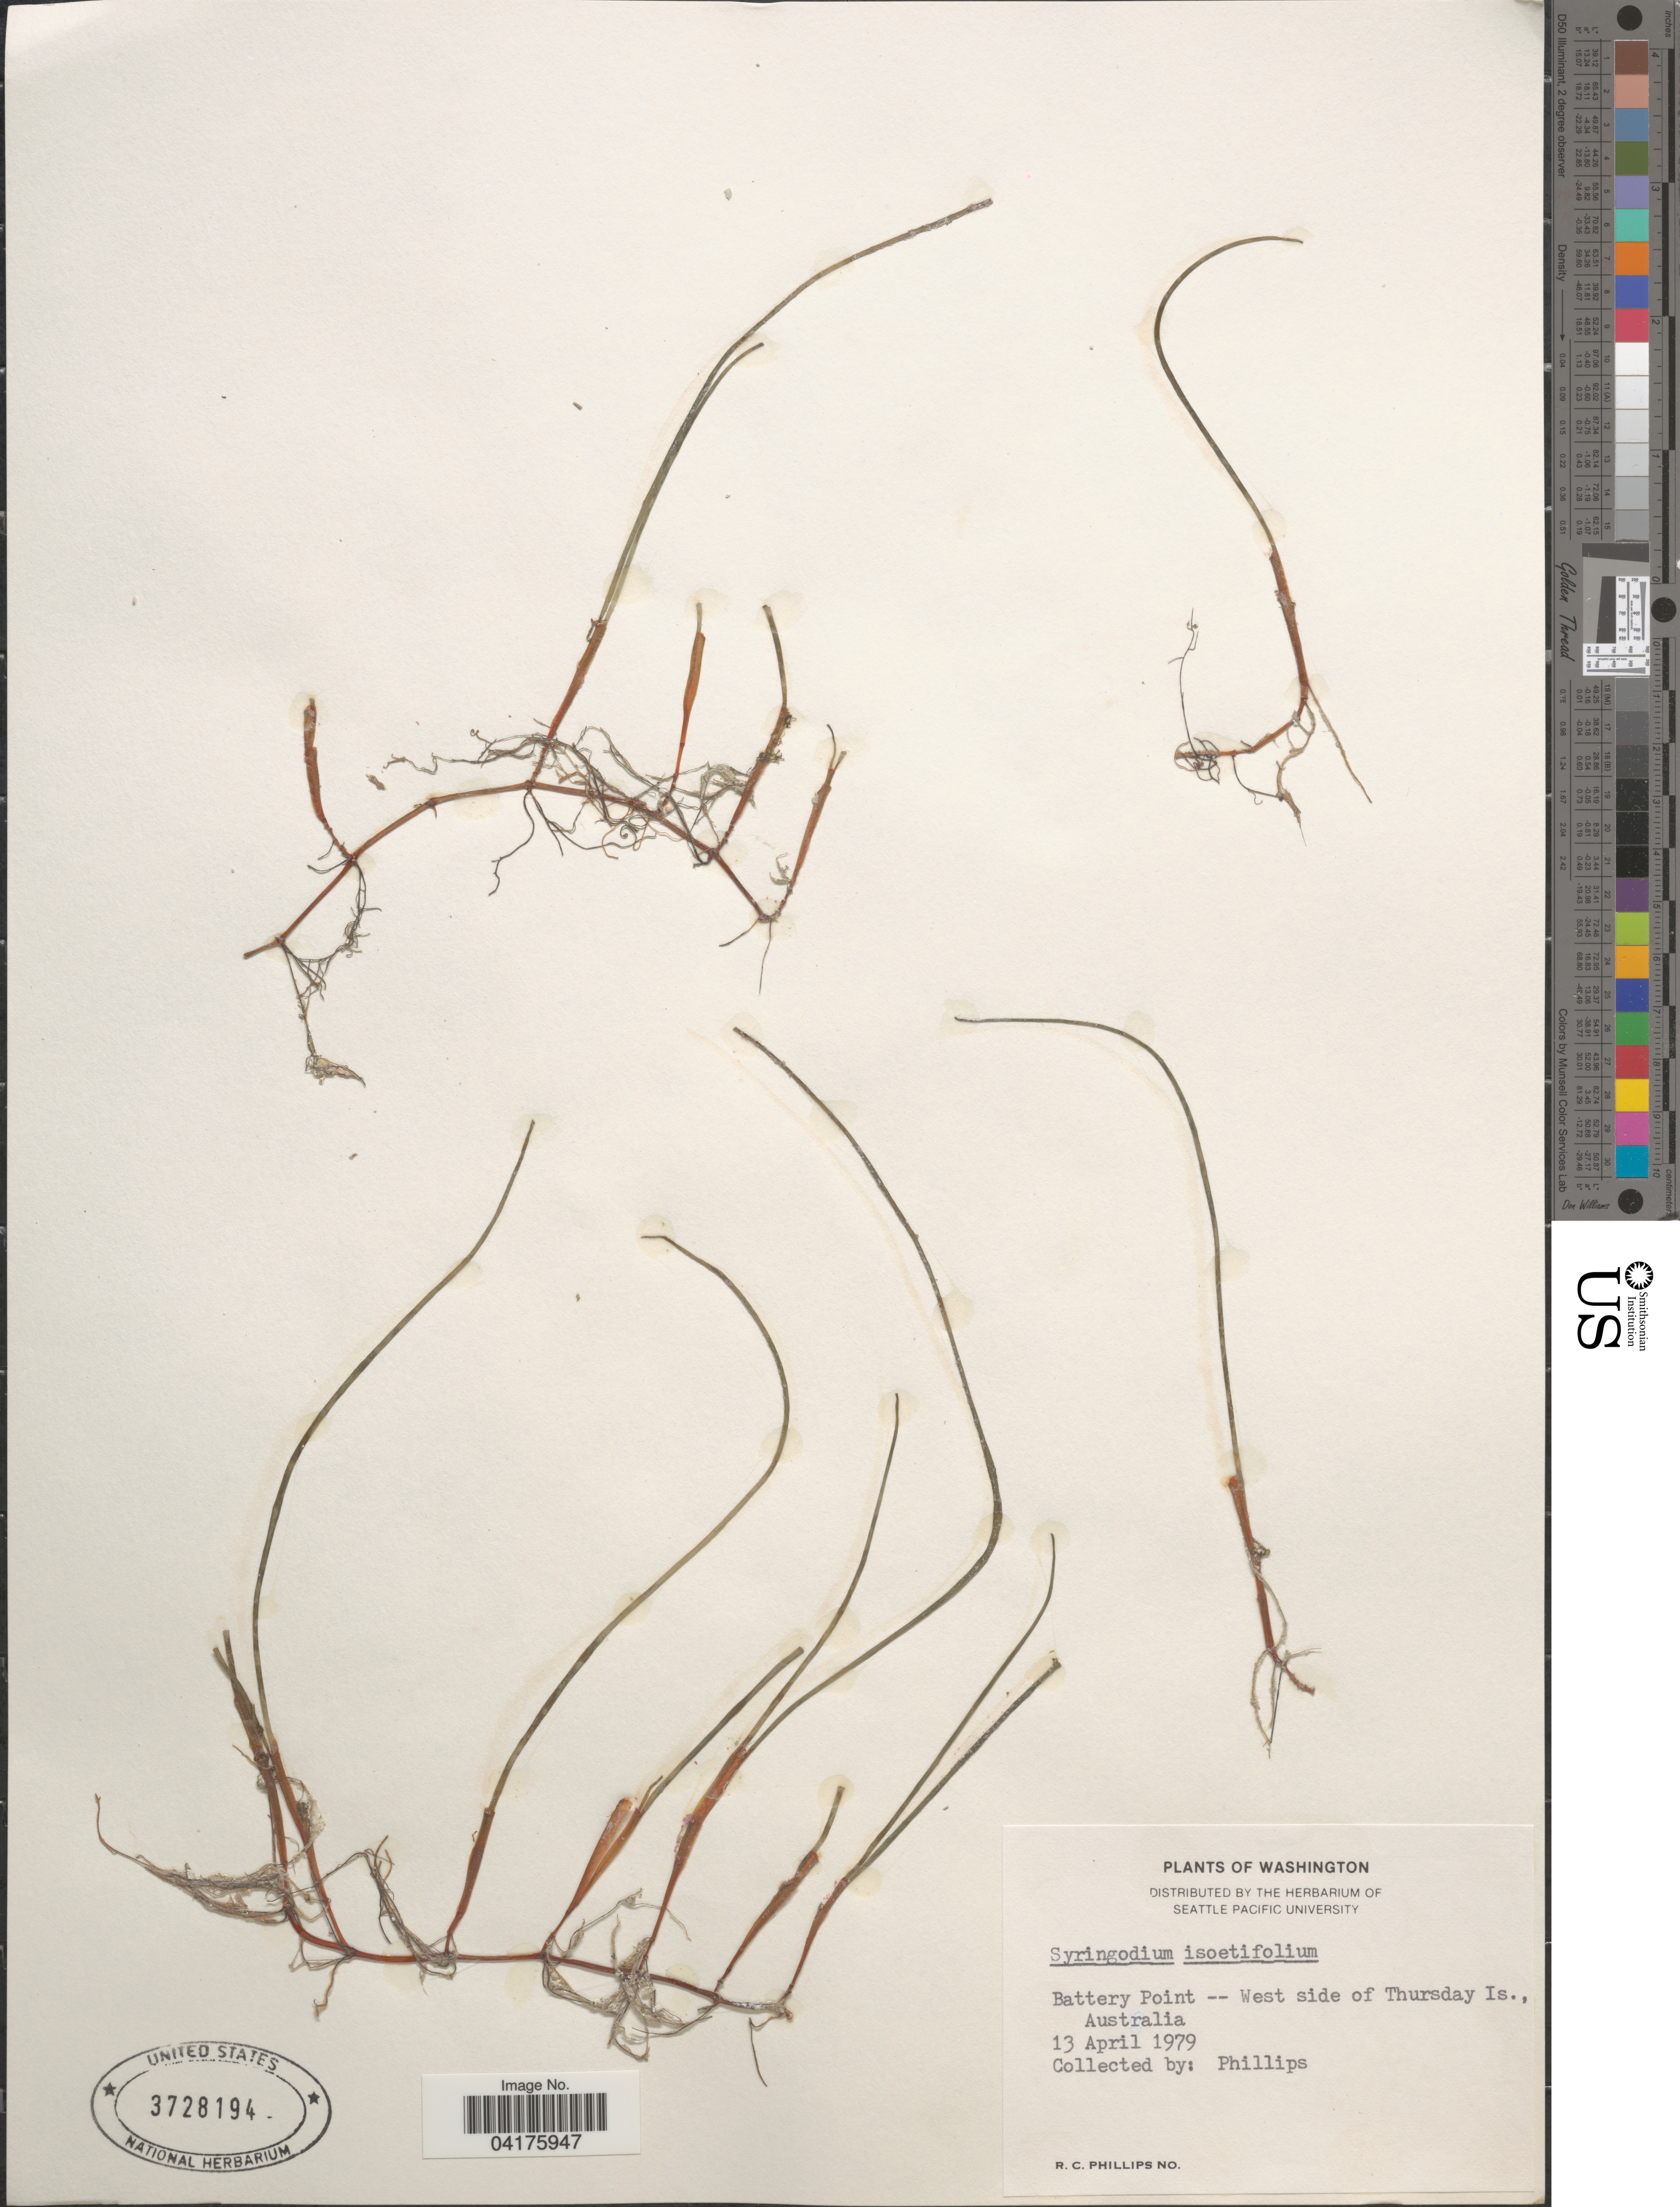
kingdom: Plantae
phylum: Tracheophyta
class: Liliopsida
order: Alismatales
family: Cymodoceaceae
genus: Syringodium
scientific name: Syringodium isoetifolium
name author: (Asch.) Dandy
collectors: R. C. Phillips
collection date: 1979-04-13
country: Australia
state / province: Queensland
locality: Battery Point -- West side of Thursday Is.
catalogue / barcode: US 3728194